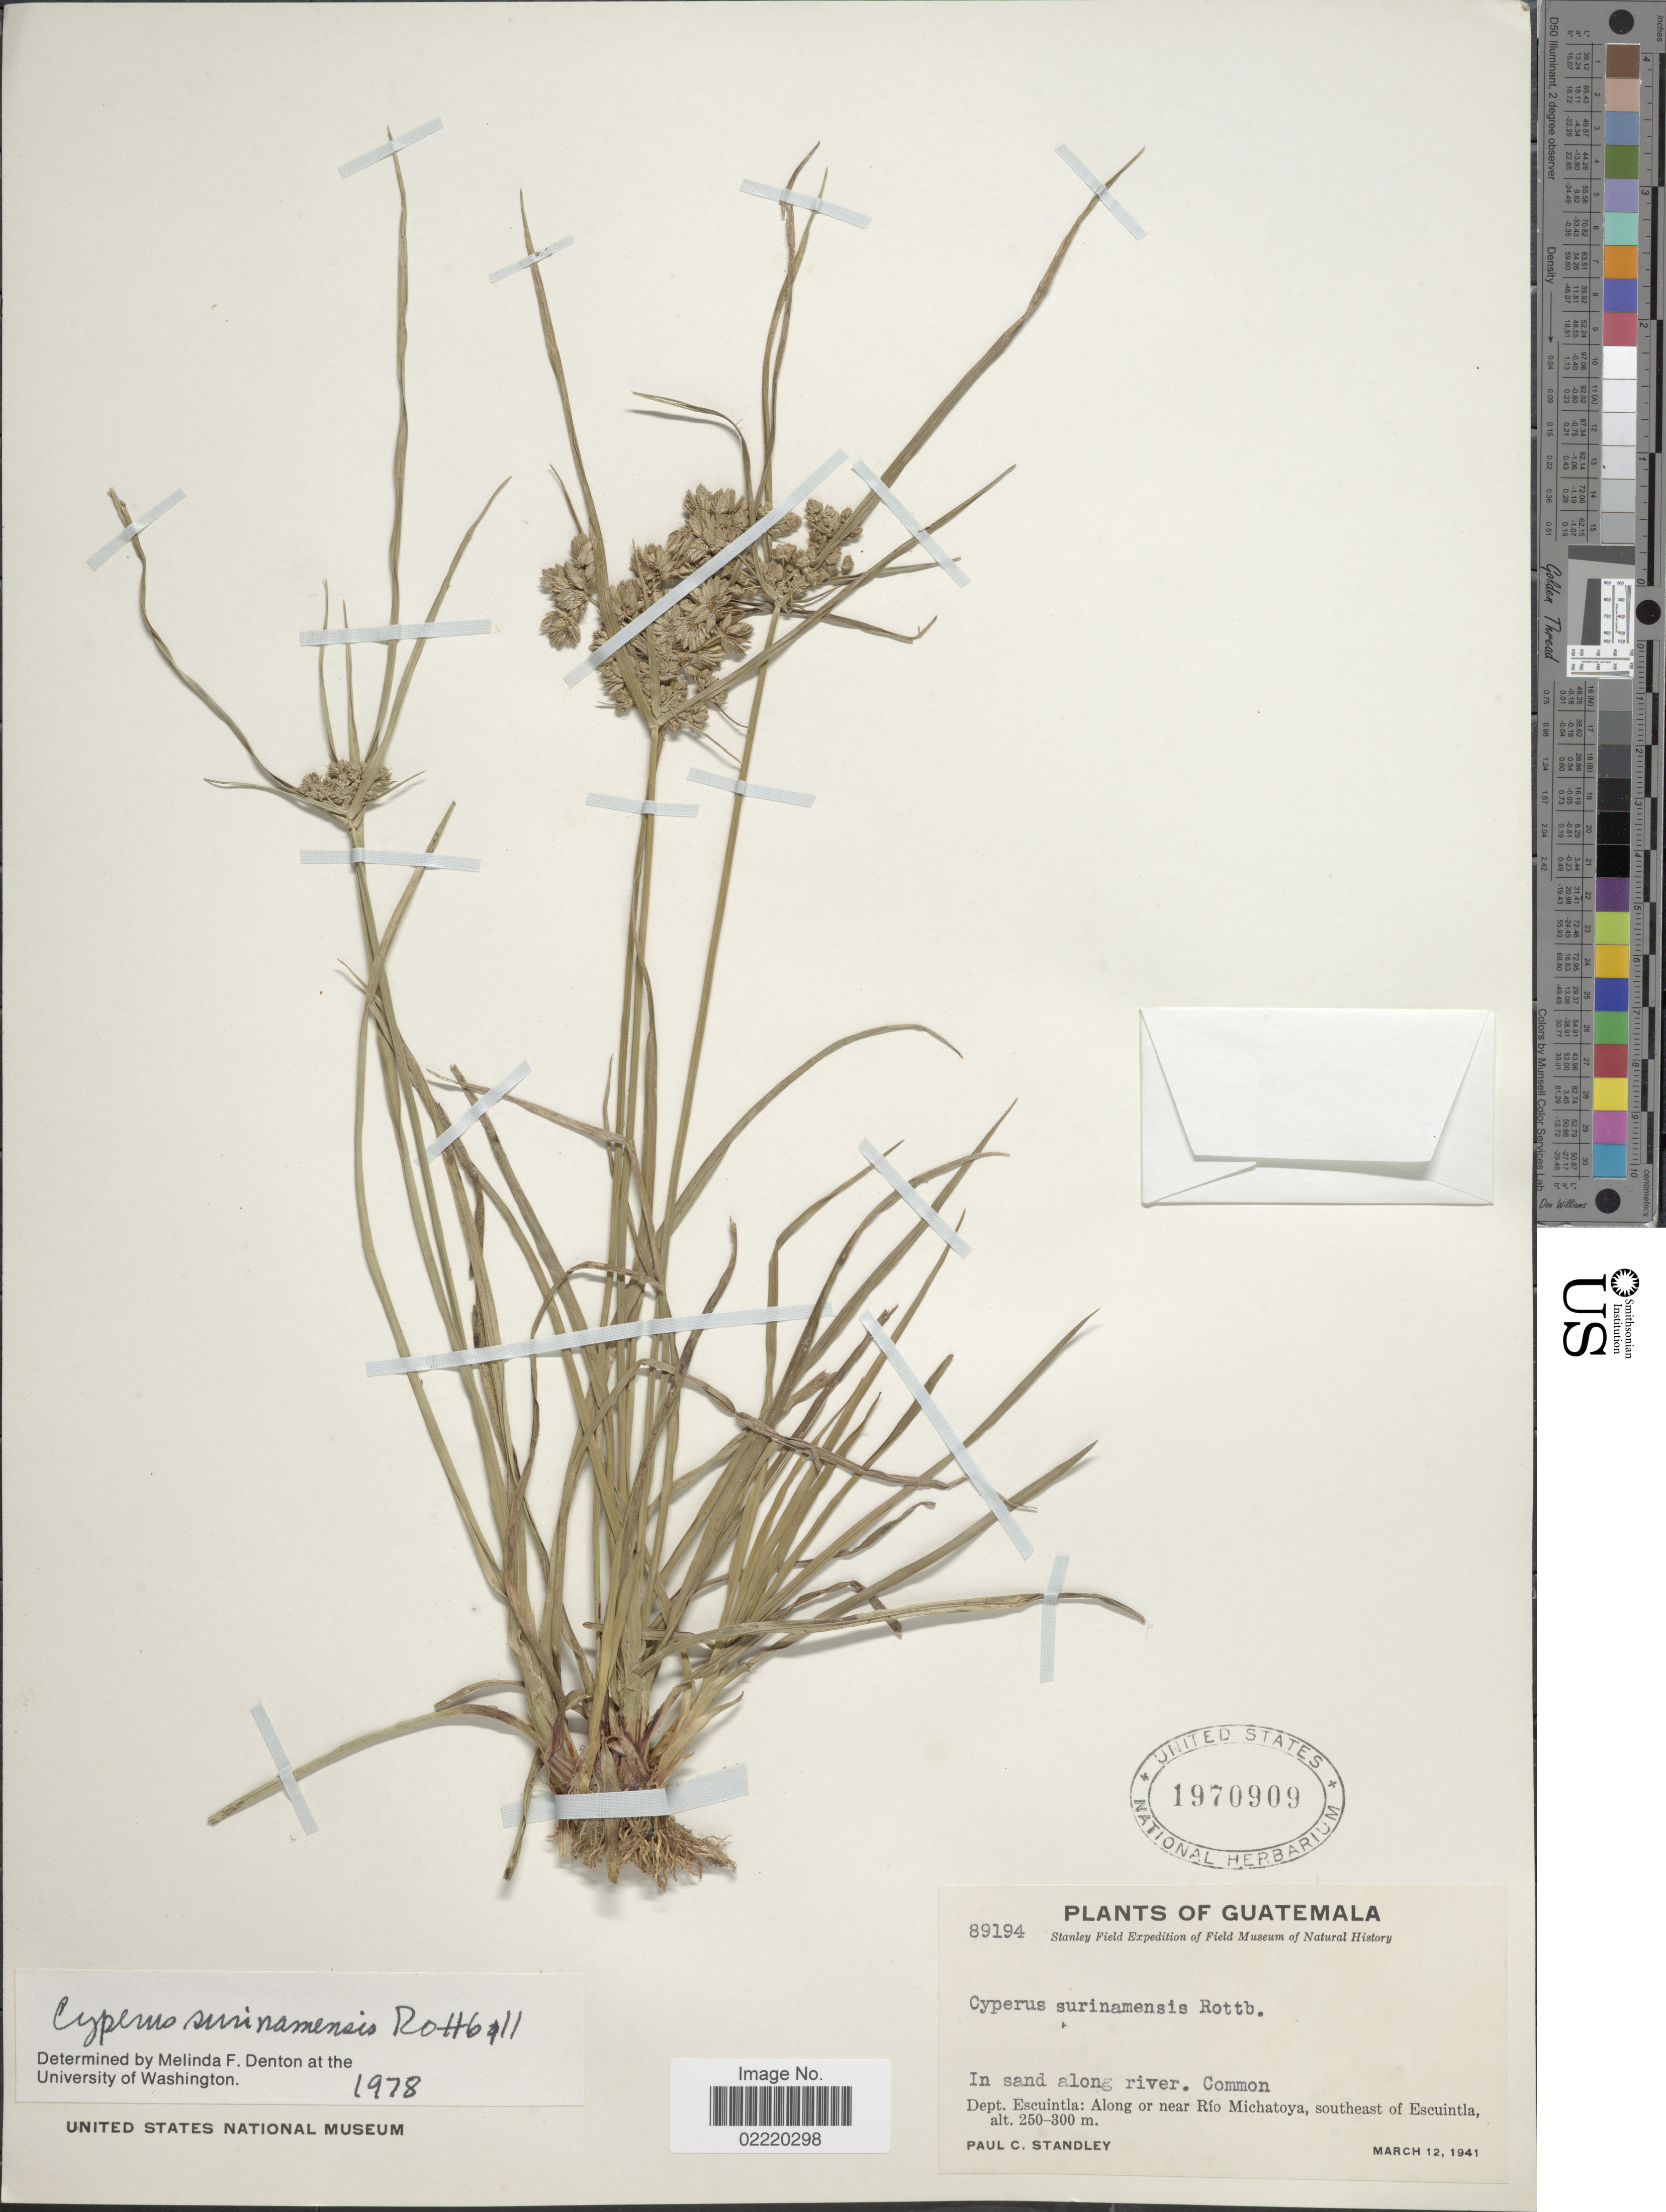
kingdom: Plantae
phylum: Tracheophyta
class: Liliopsida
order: Poales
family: Cyperaceae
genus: Cyperus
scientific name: Cyperus surinamensis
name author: Rottb.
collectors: P. C. Standley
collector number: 89194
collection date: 1941-03-12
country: Guatemala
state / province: Escuintla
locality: In sand along river, common, along or near Rio Michatoya, southeast of Escuintla.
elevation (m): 250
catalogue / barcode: US 1970909